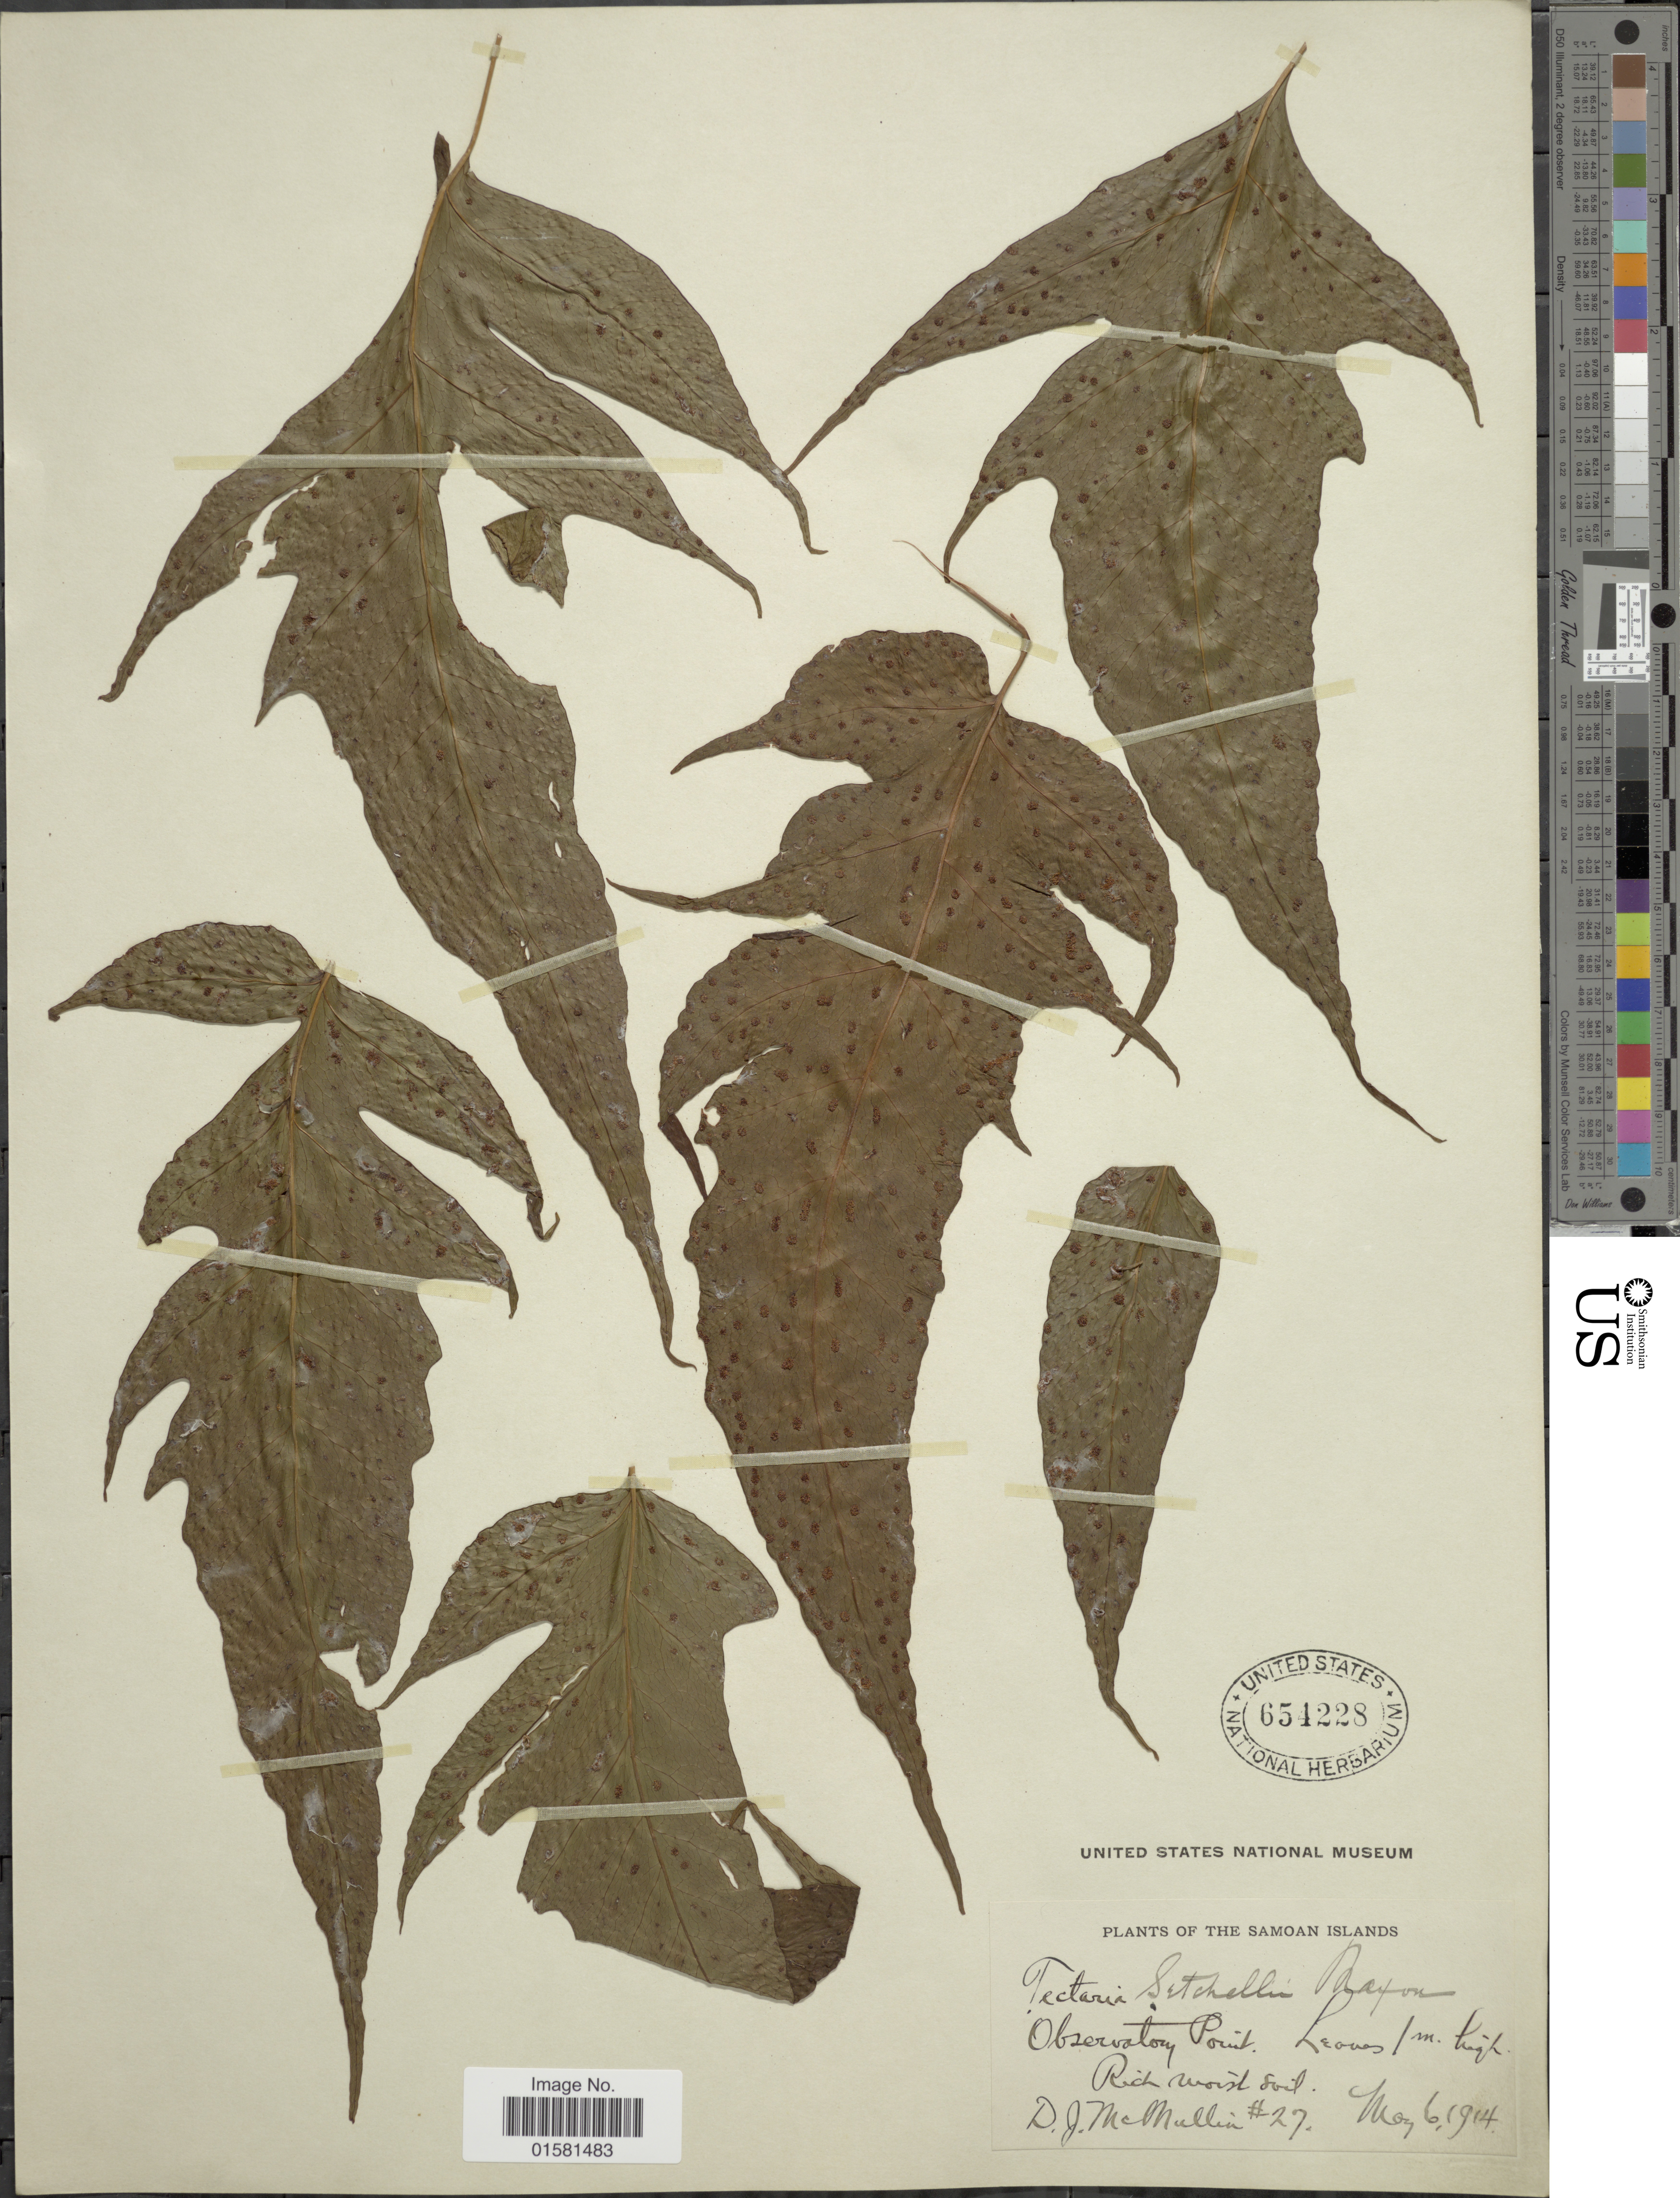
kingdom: Plantae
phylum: Tracheophyta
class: Polypodiopsida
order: Polypodiales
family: Tectariaceae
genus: Tectaria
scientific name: Tectaria setchellii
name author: Maxon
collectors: D. McMullin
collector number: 27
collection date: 1914-05-06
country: American Samoa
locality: Samoan Islands, Observatory Point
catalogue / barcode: US 654228